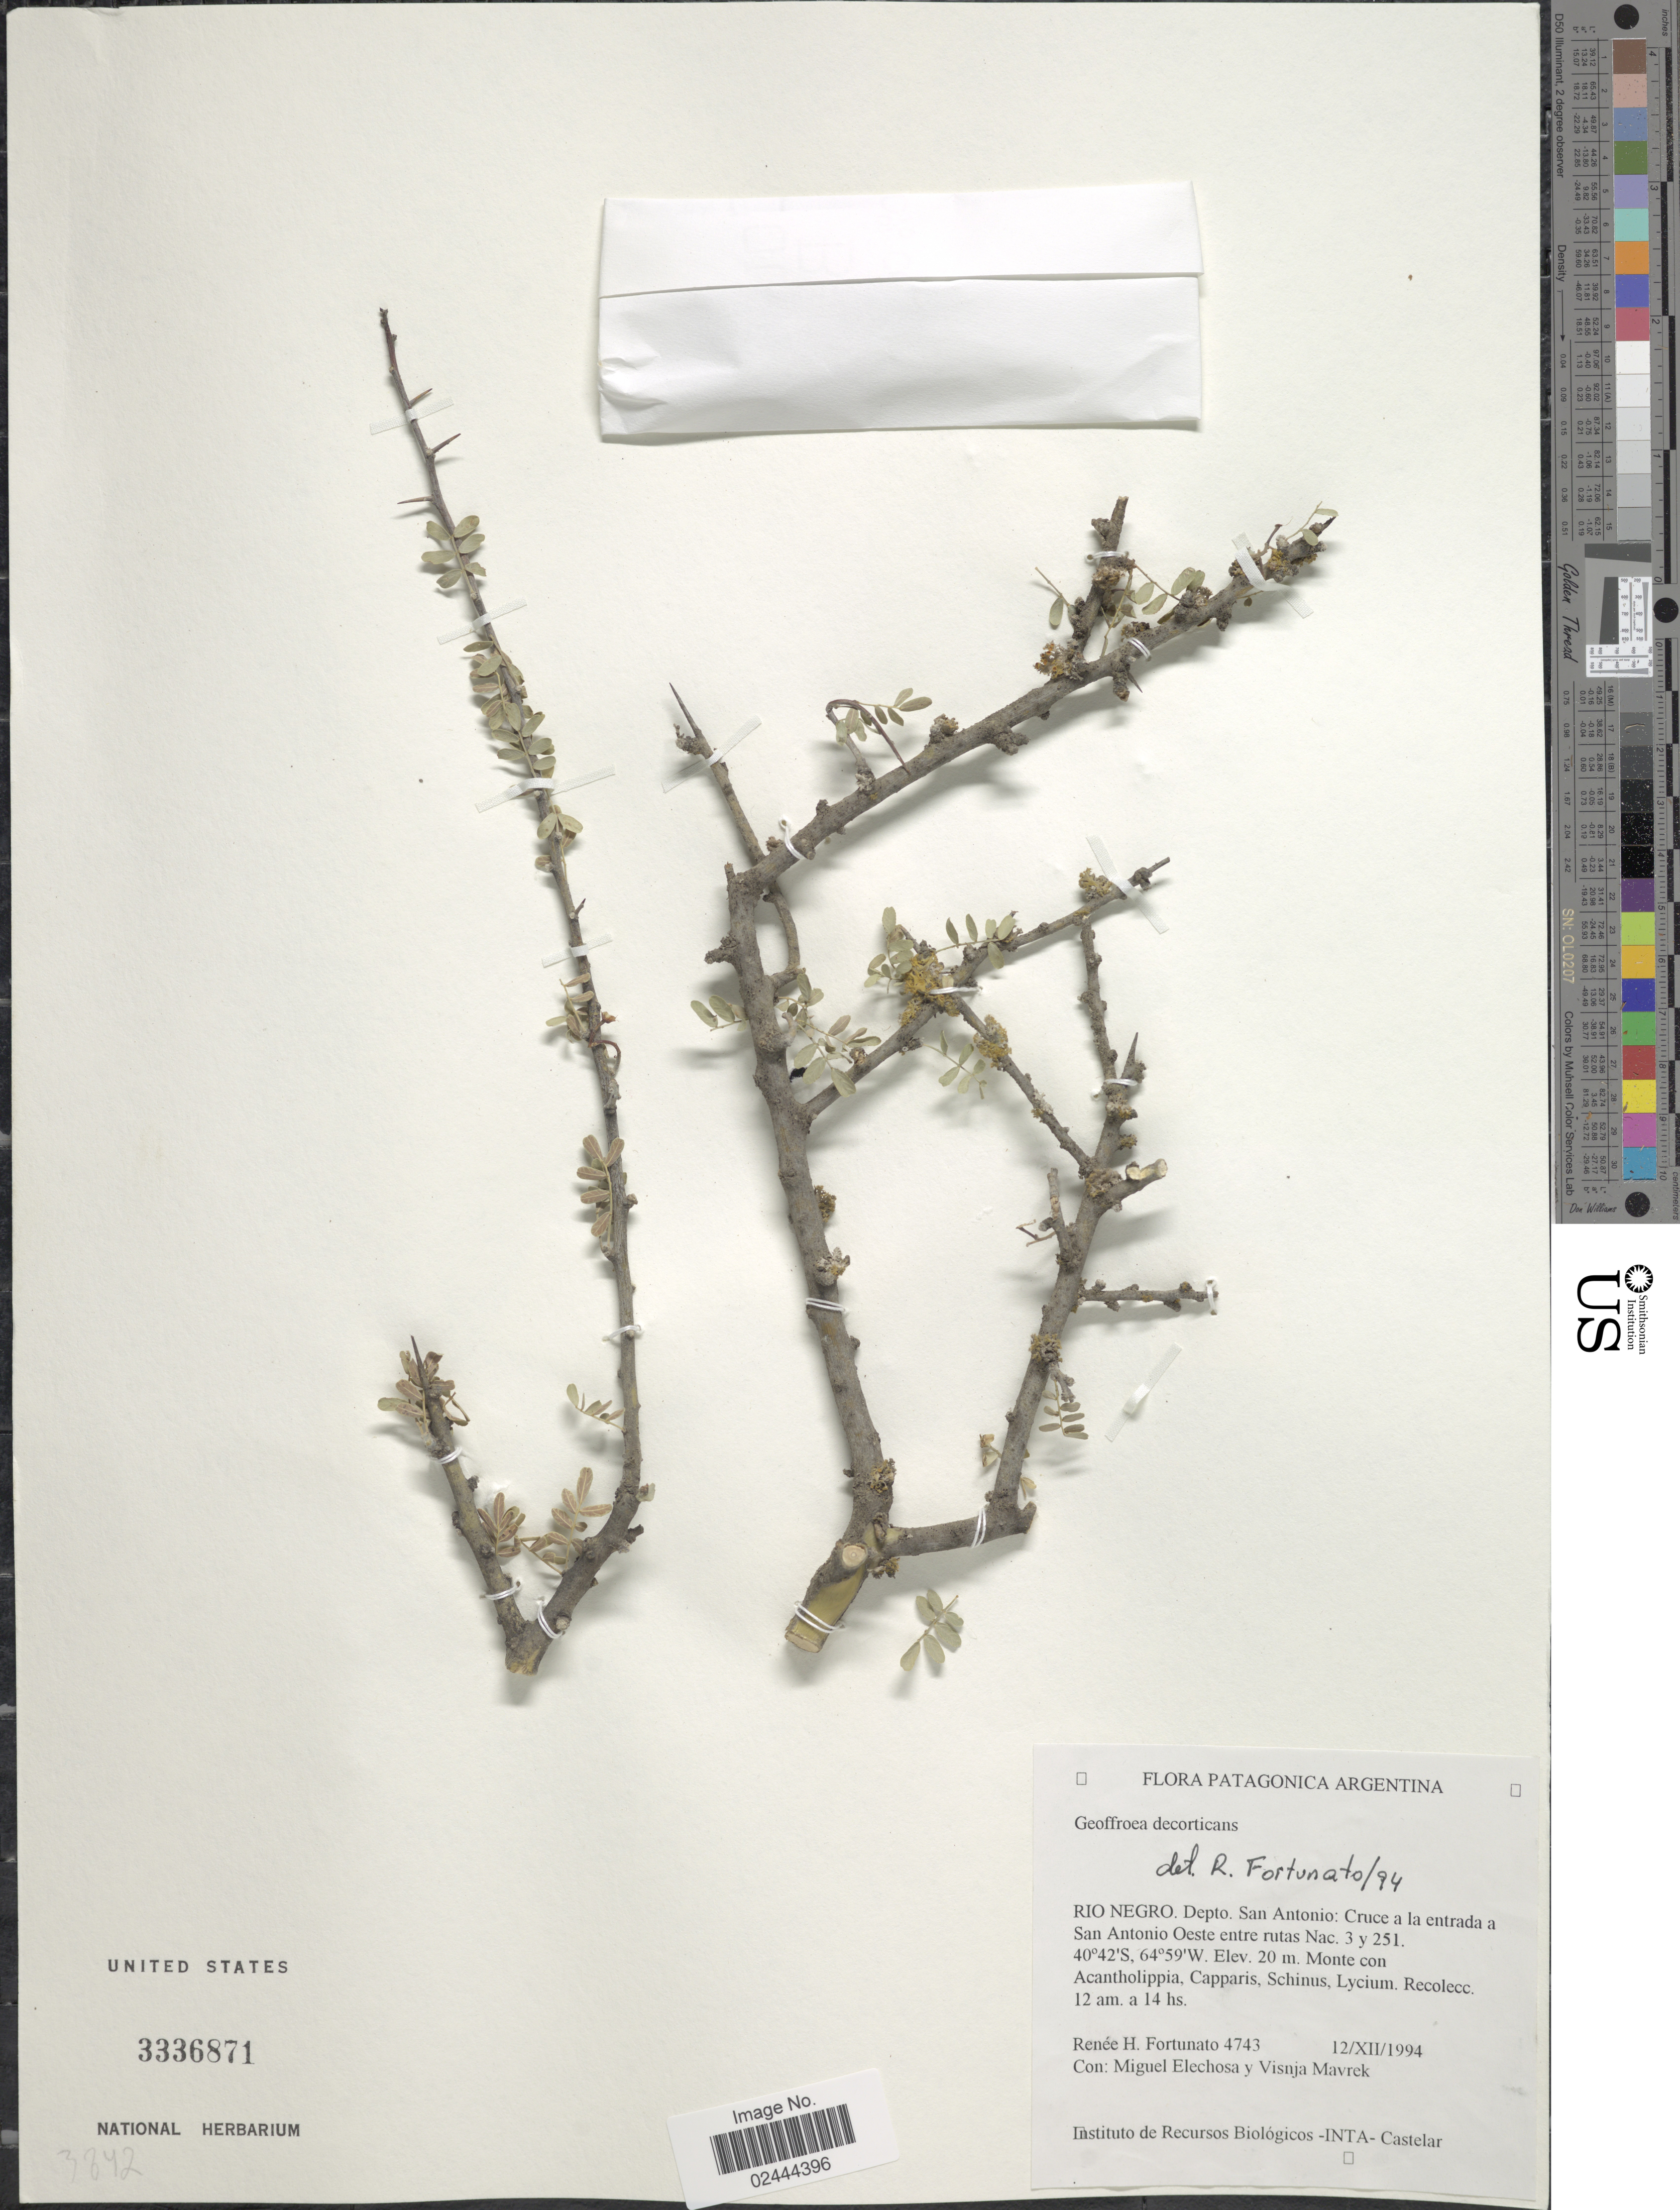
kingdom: Plantae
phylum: Tracheophyta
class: Magnoliopsida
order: Fabales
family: Fabaceae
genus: Geoffroea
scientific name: Geoffroea decorticans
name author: (Gillies ex Hook. & Arn.) Burkart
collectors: R. H. Fortunato, M. Elechosa & V. Mavrek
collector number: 4743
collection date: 1994-12-12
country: Argentina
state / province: Rio Negro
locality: Depto. San Antonio, cruce a la entrada a San Antonio Oeste entre rutas Nac. 3 y 251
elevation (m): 20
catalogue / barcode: US 3336871